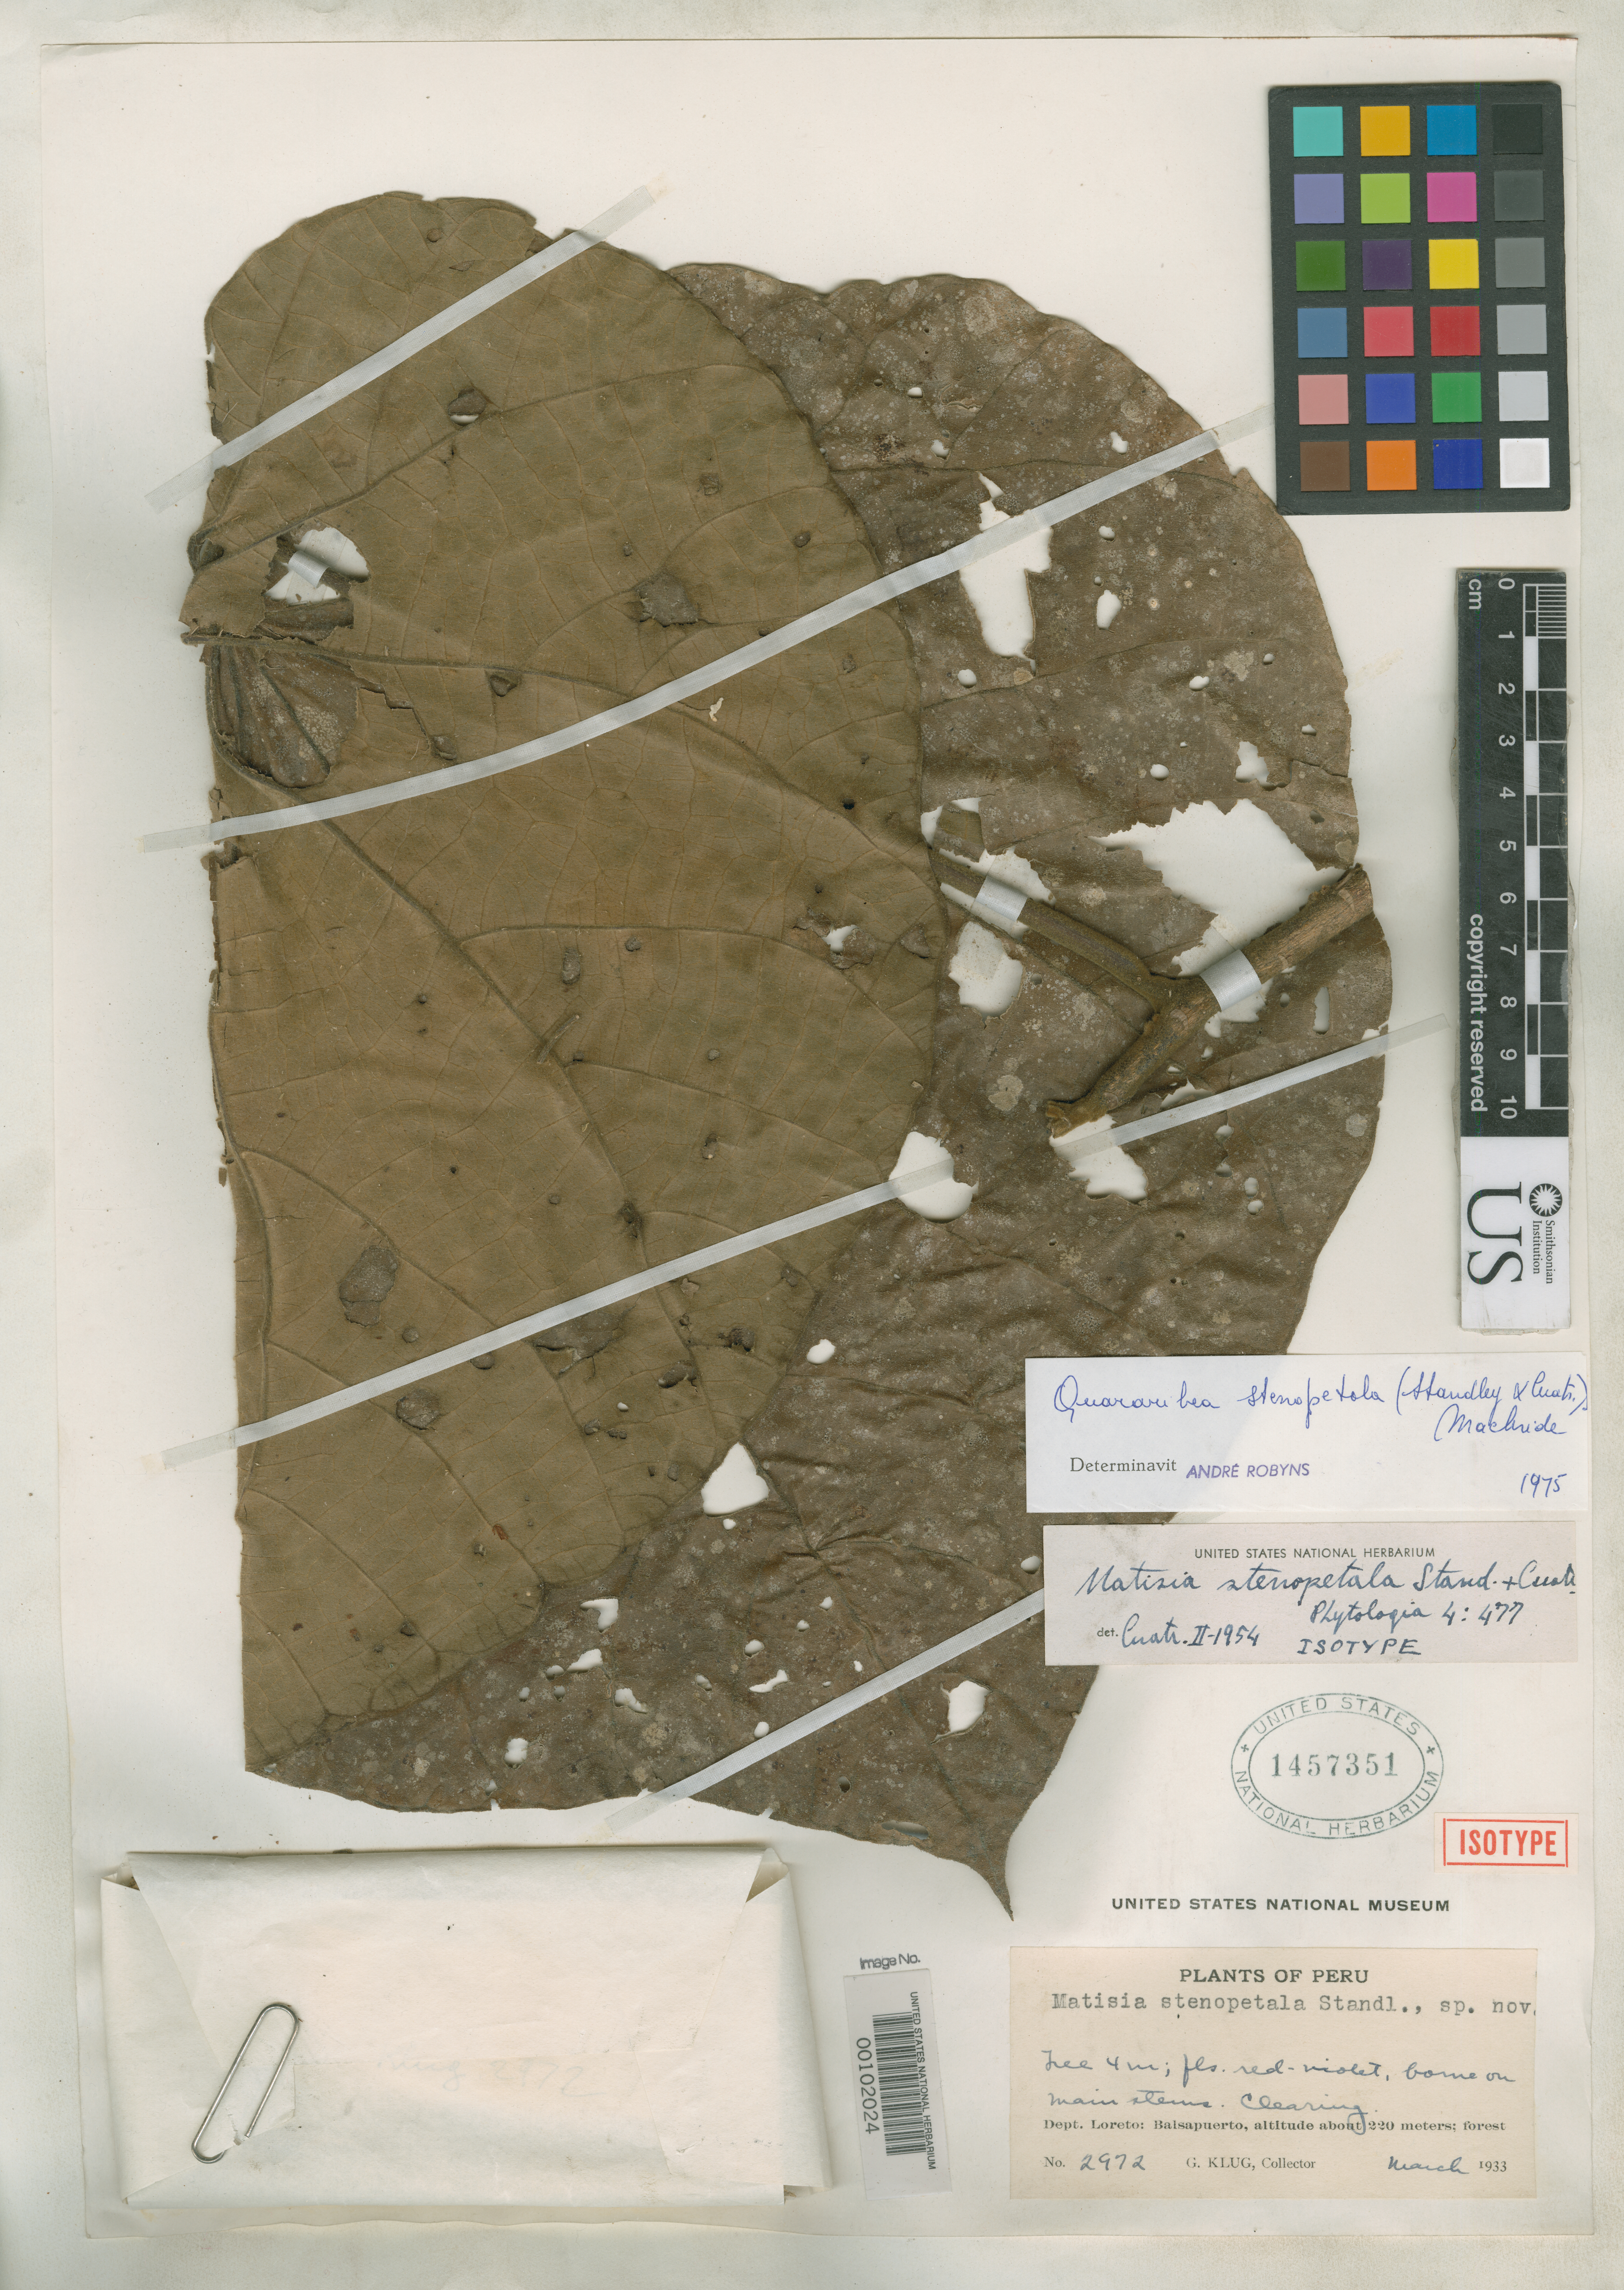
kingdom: Plantae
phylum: Tracheophyta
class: Magnoliopsida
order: Malvales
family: Malvaceae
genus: Matisia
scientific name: Matisia stenopetala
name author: Standl. & Cuatrec.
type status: Isotype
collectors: G. Klug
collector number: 2972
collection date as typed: Mar 1933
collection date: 1933-03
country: Peru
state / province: Loreto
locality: Balsapuerto.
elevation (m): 320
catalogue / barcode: US 1457351